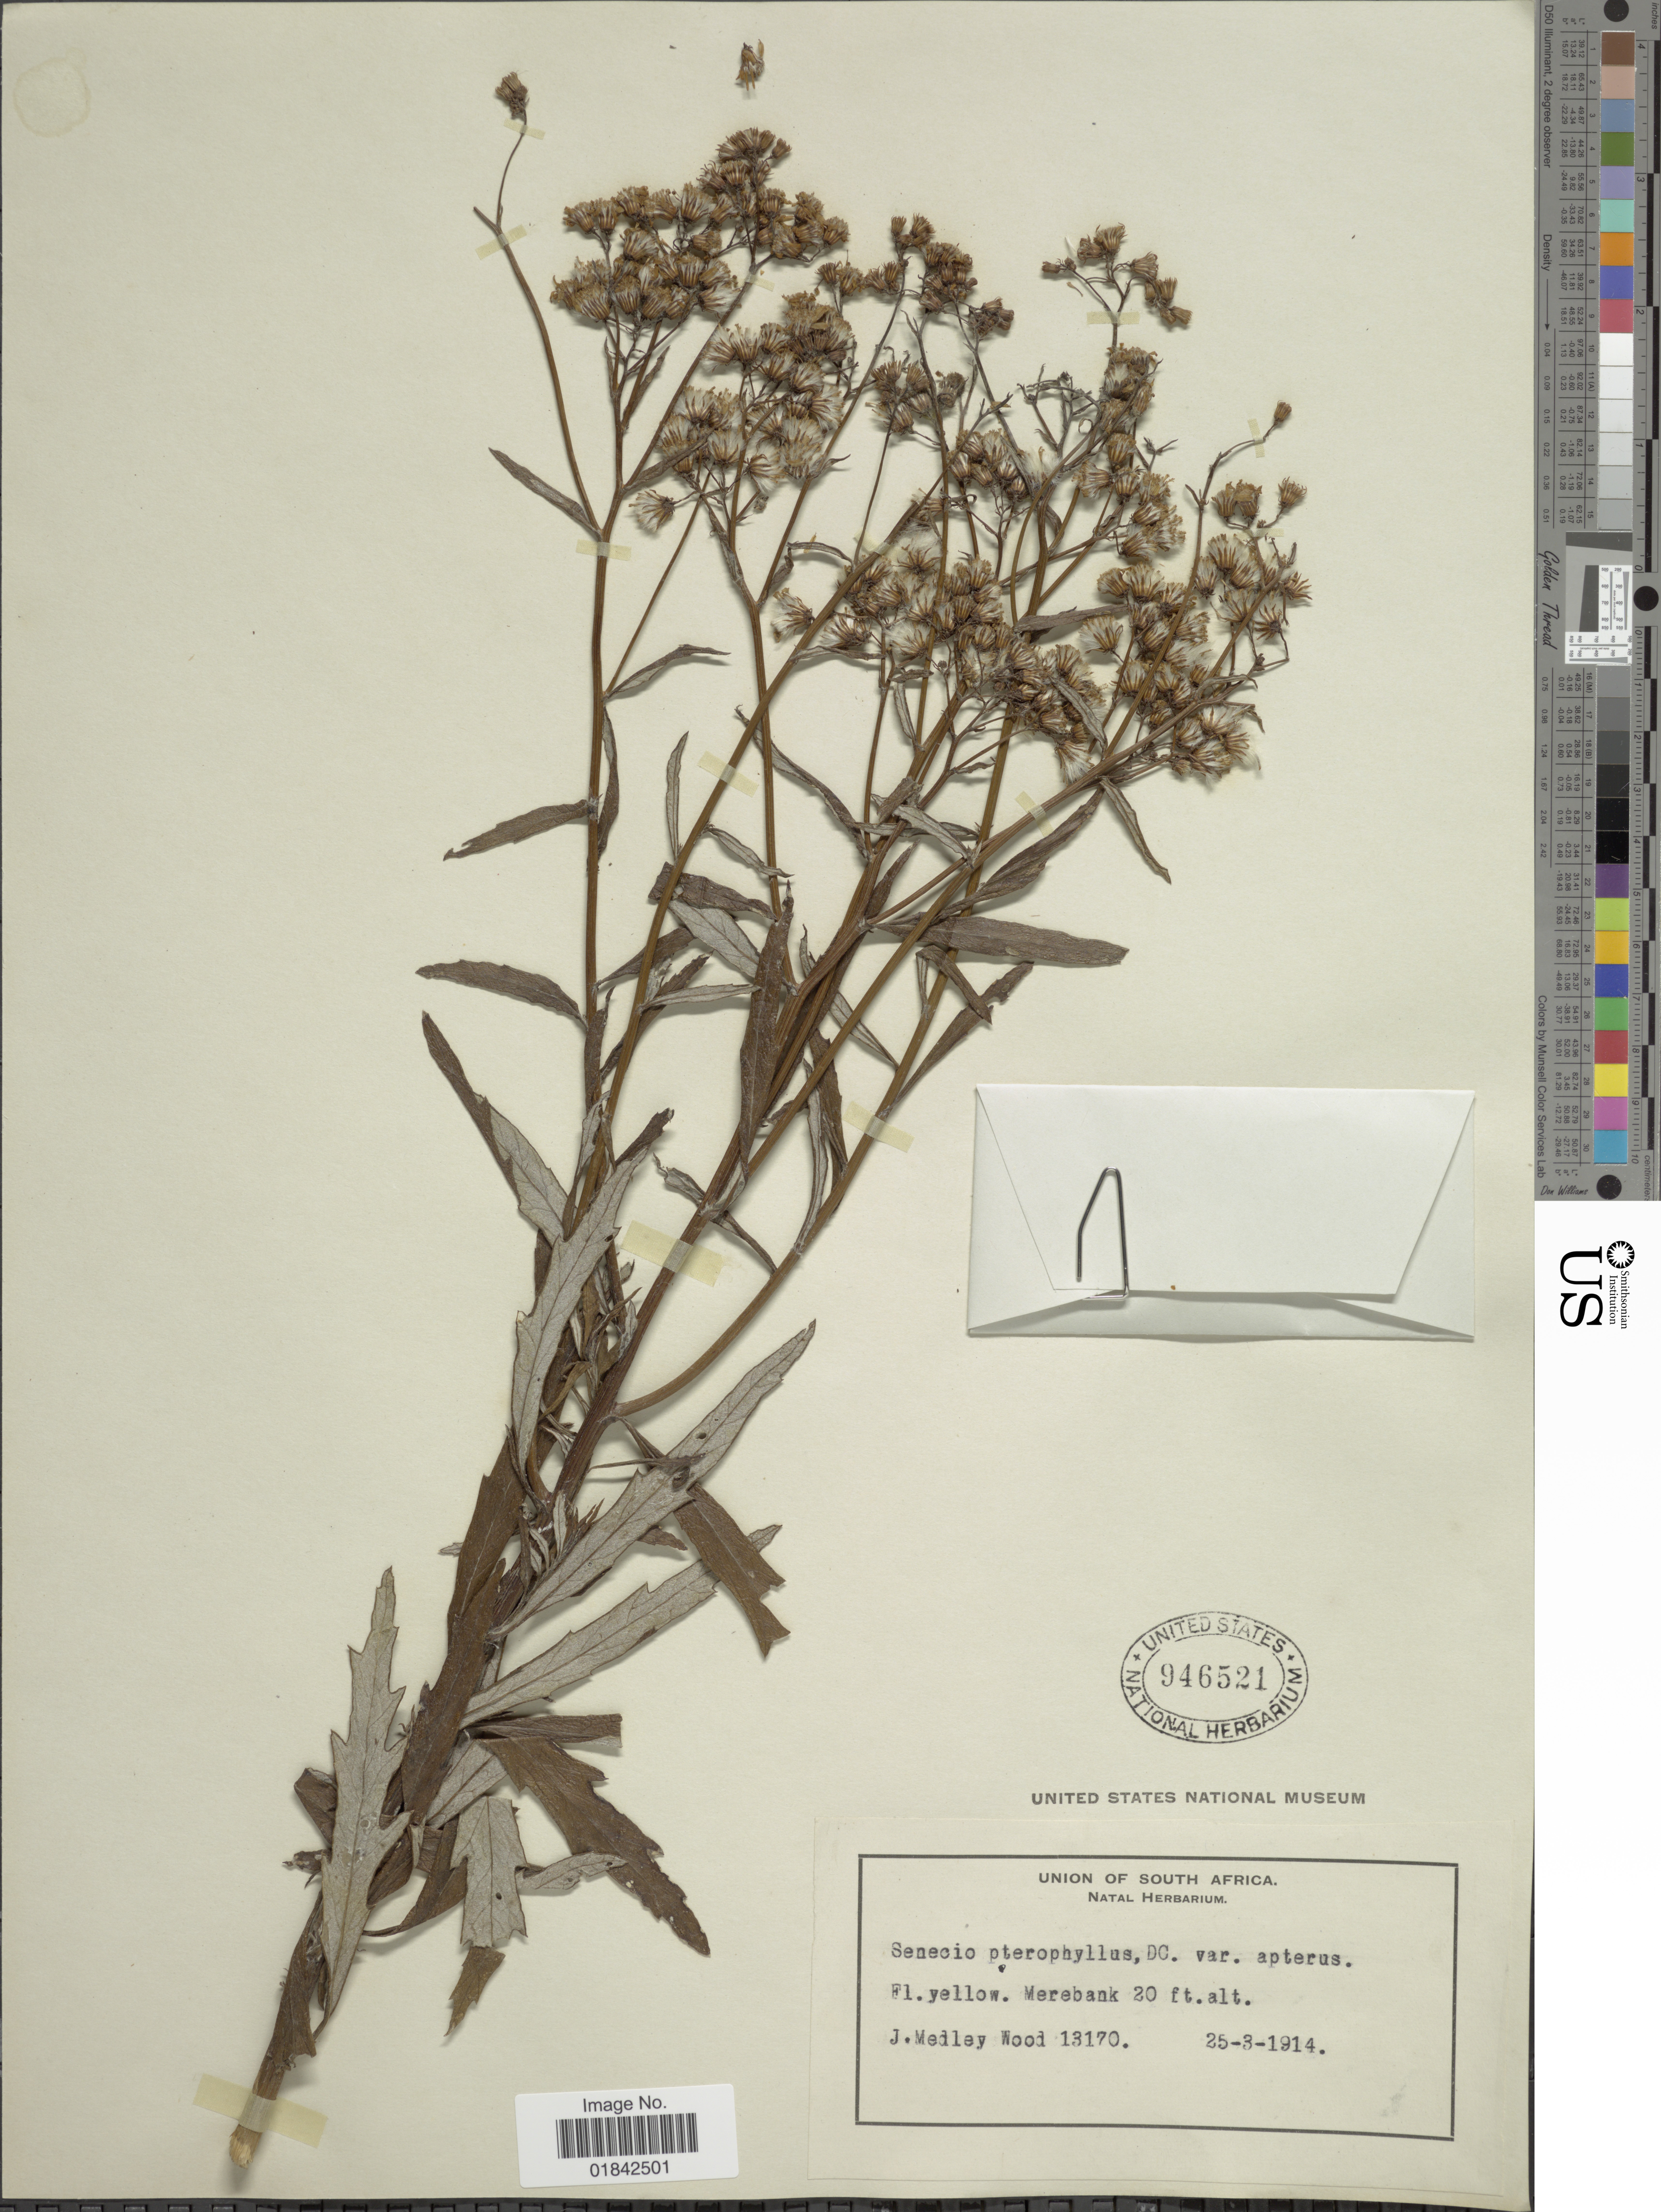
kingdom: Plantae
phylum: Tracheophyta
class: Magnoliopsida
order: Asterales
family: Asteraceae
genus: Senecio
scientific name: Senecio pterophyllus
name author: DC.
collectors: J. M. Wood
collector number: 13170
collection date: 1914-03-25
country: South Africa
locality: Merebank. South Africa [unsure placement]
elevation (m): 6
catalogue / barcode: US 946521